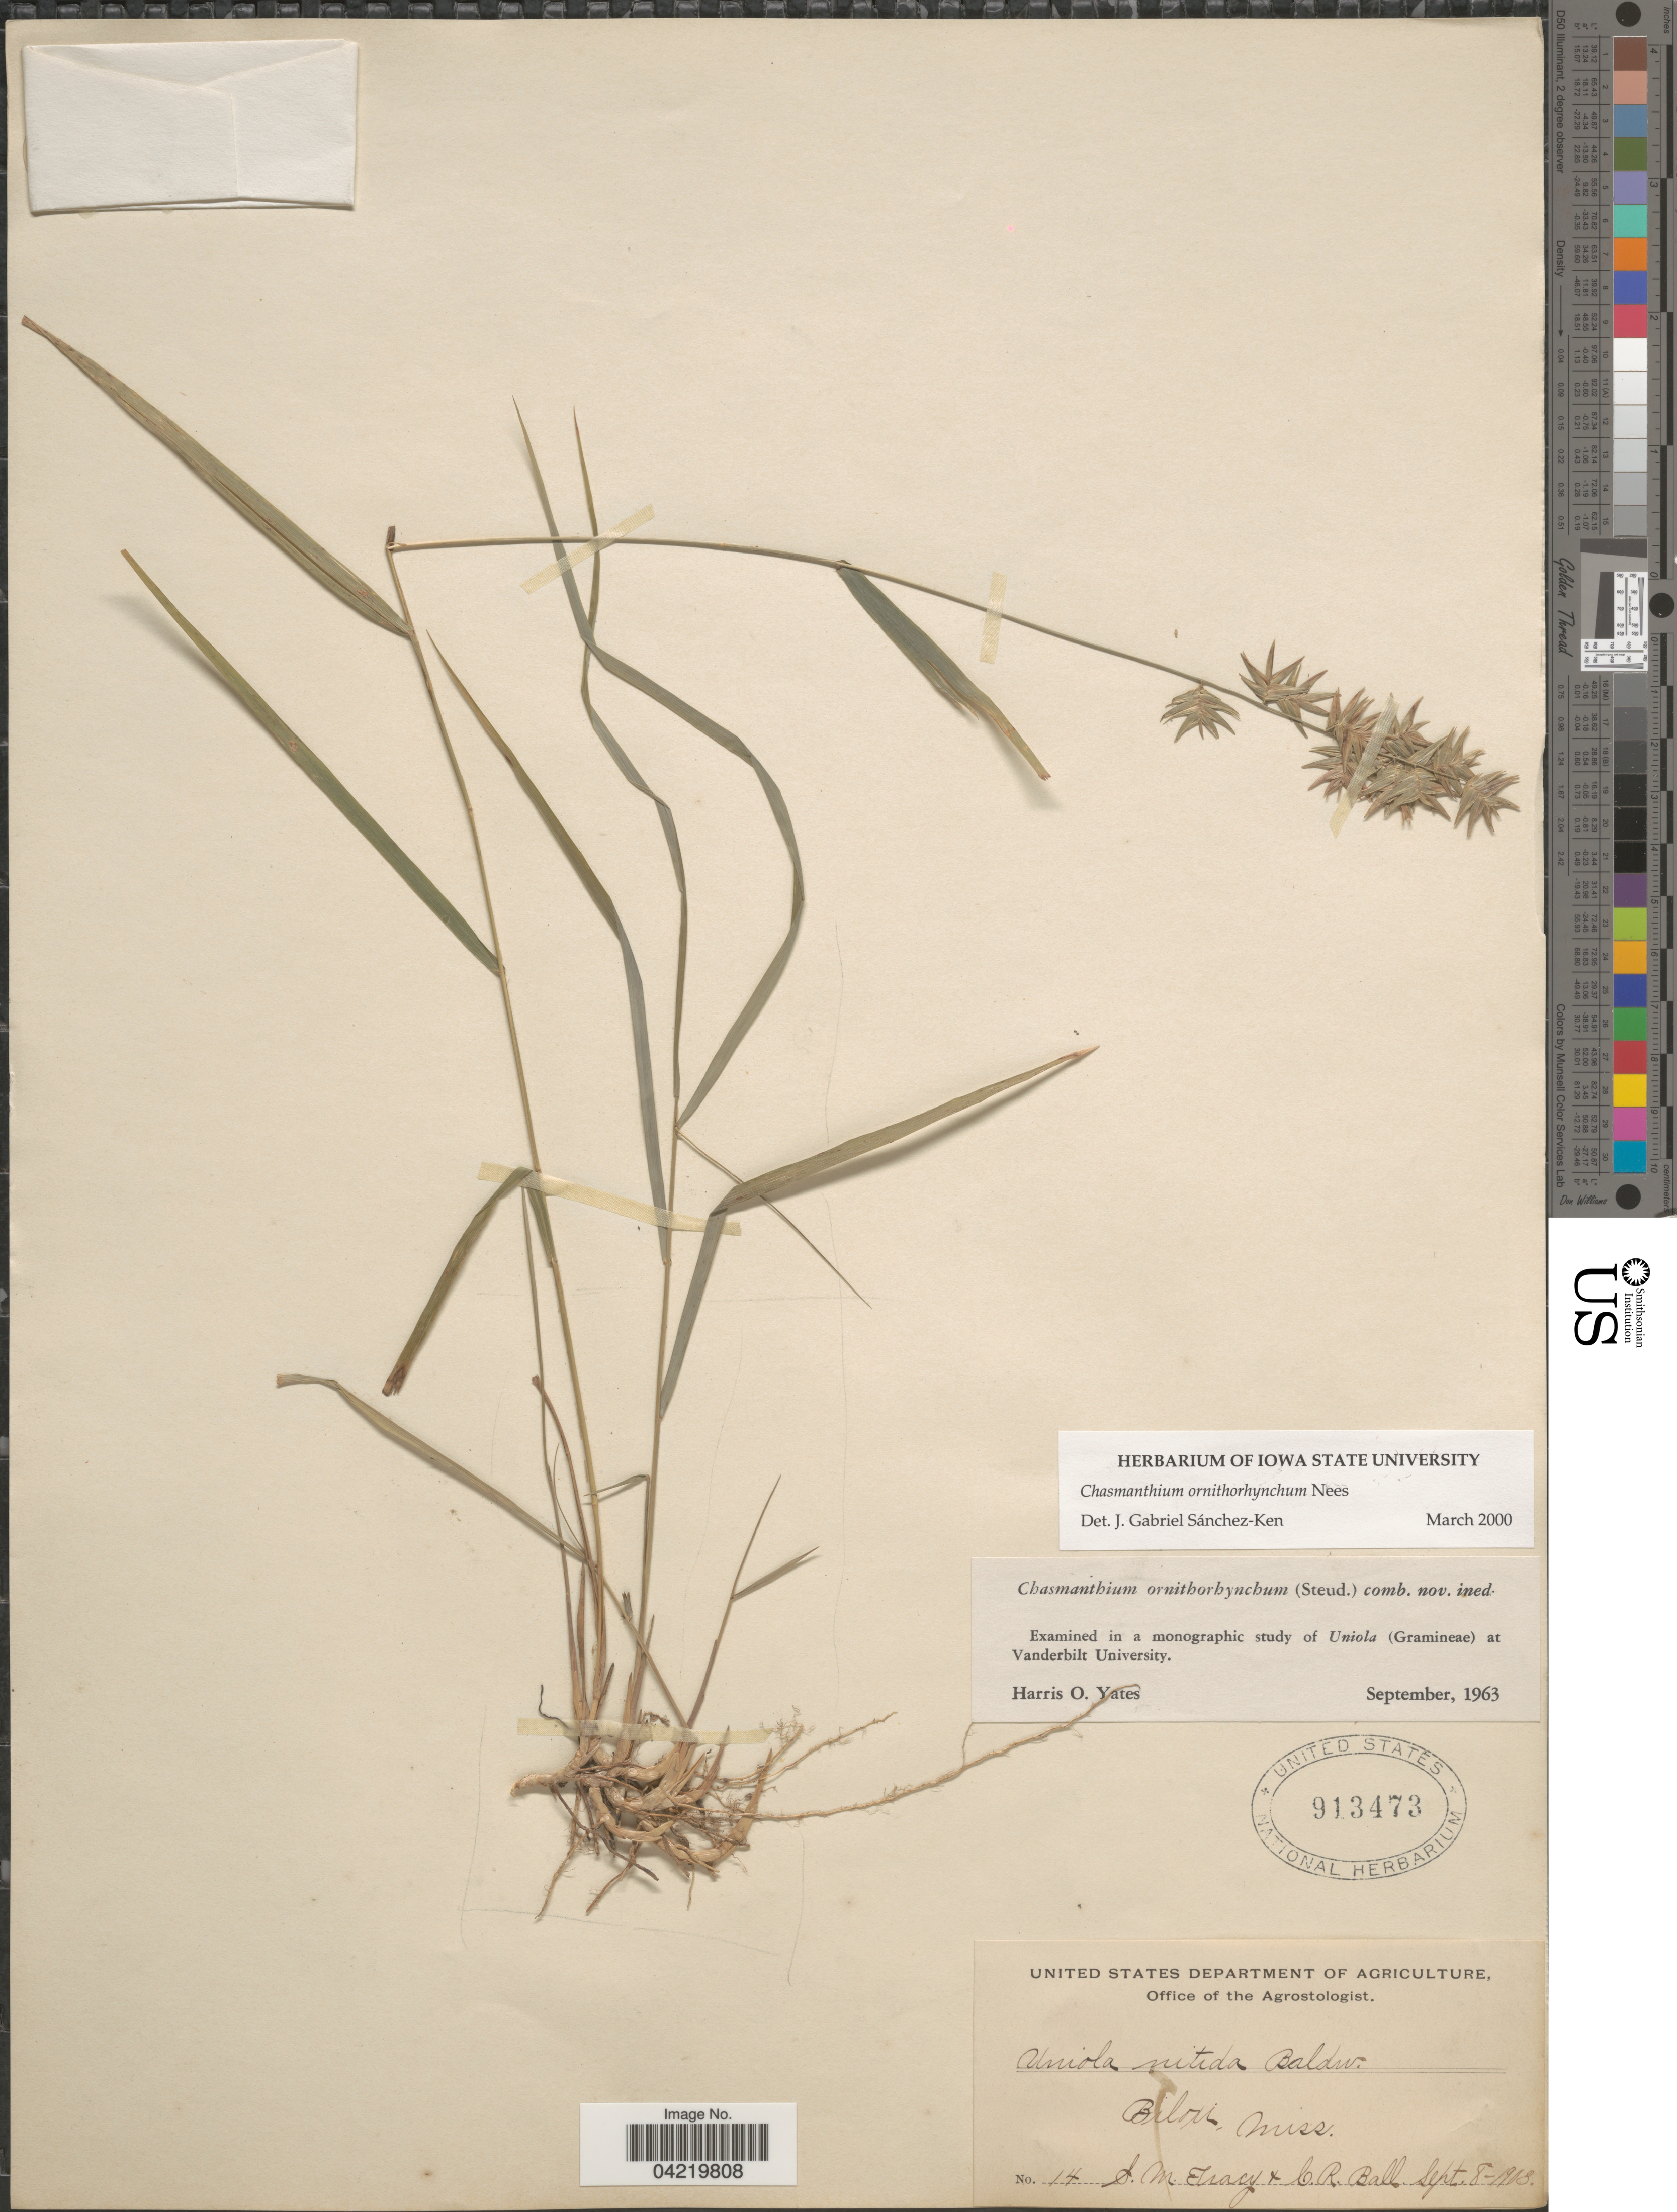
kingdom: Plantae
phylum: Tracheophyta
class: Liliopsida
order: Poales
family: Poaceae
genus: Chasmanthium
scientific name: Chasmanthium ornithorhynchum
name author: Nees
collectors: S. M. Tracy & C. R. Ball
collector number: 14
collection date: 1908-09-08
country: United States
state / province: Mississippi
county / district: Harrison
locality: Biloxi.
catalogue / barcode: US 913473